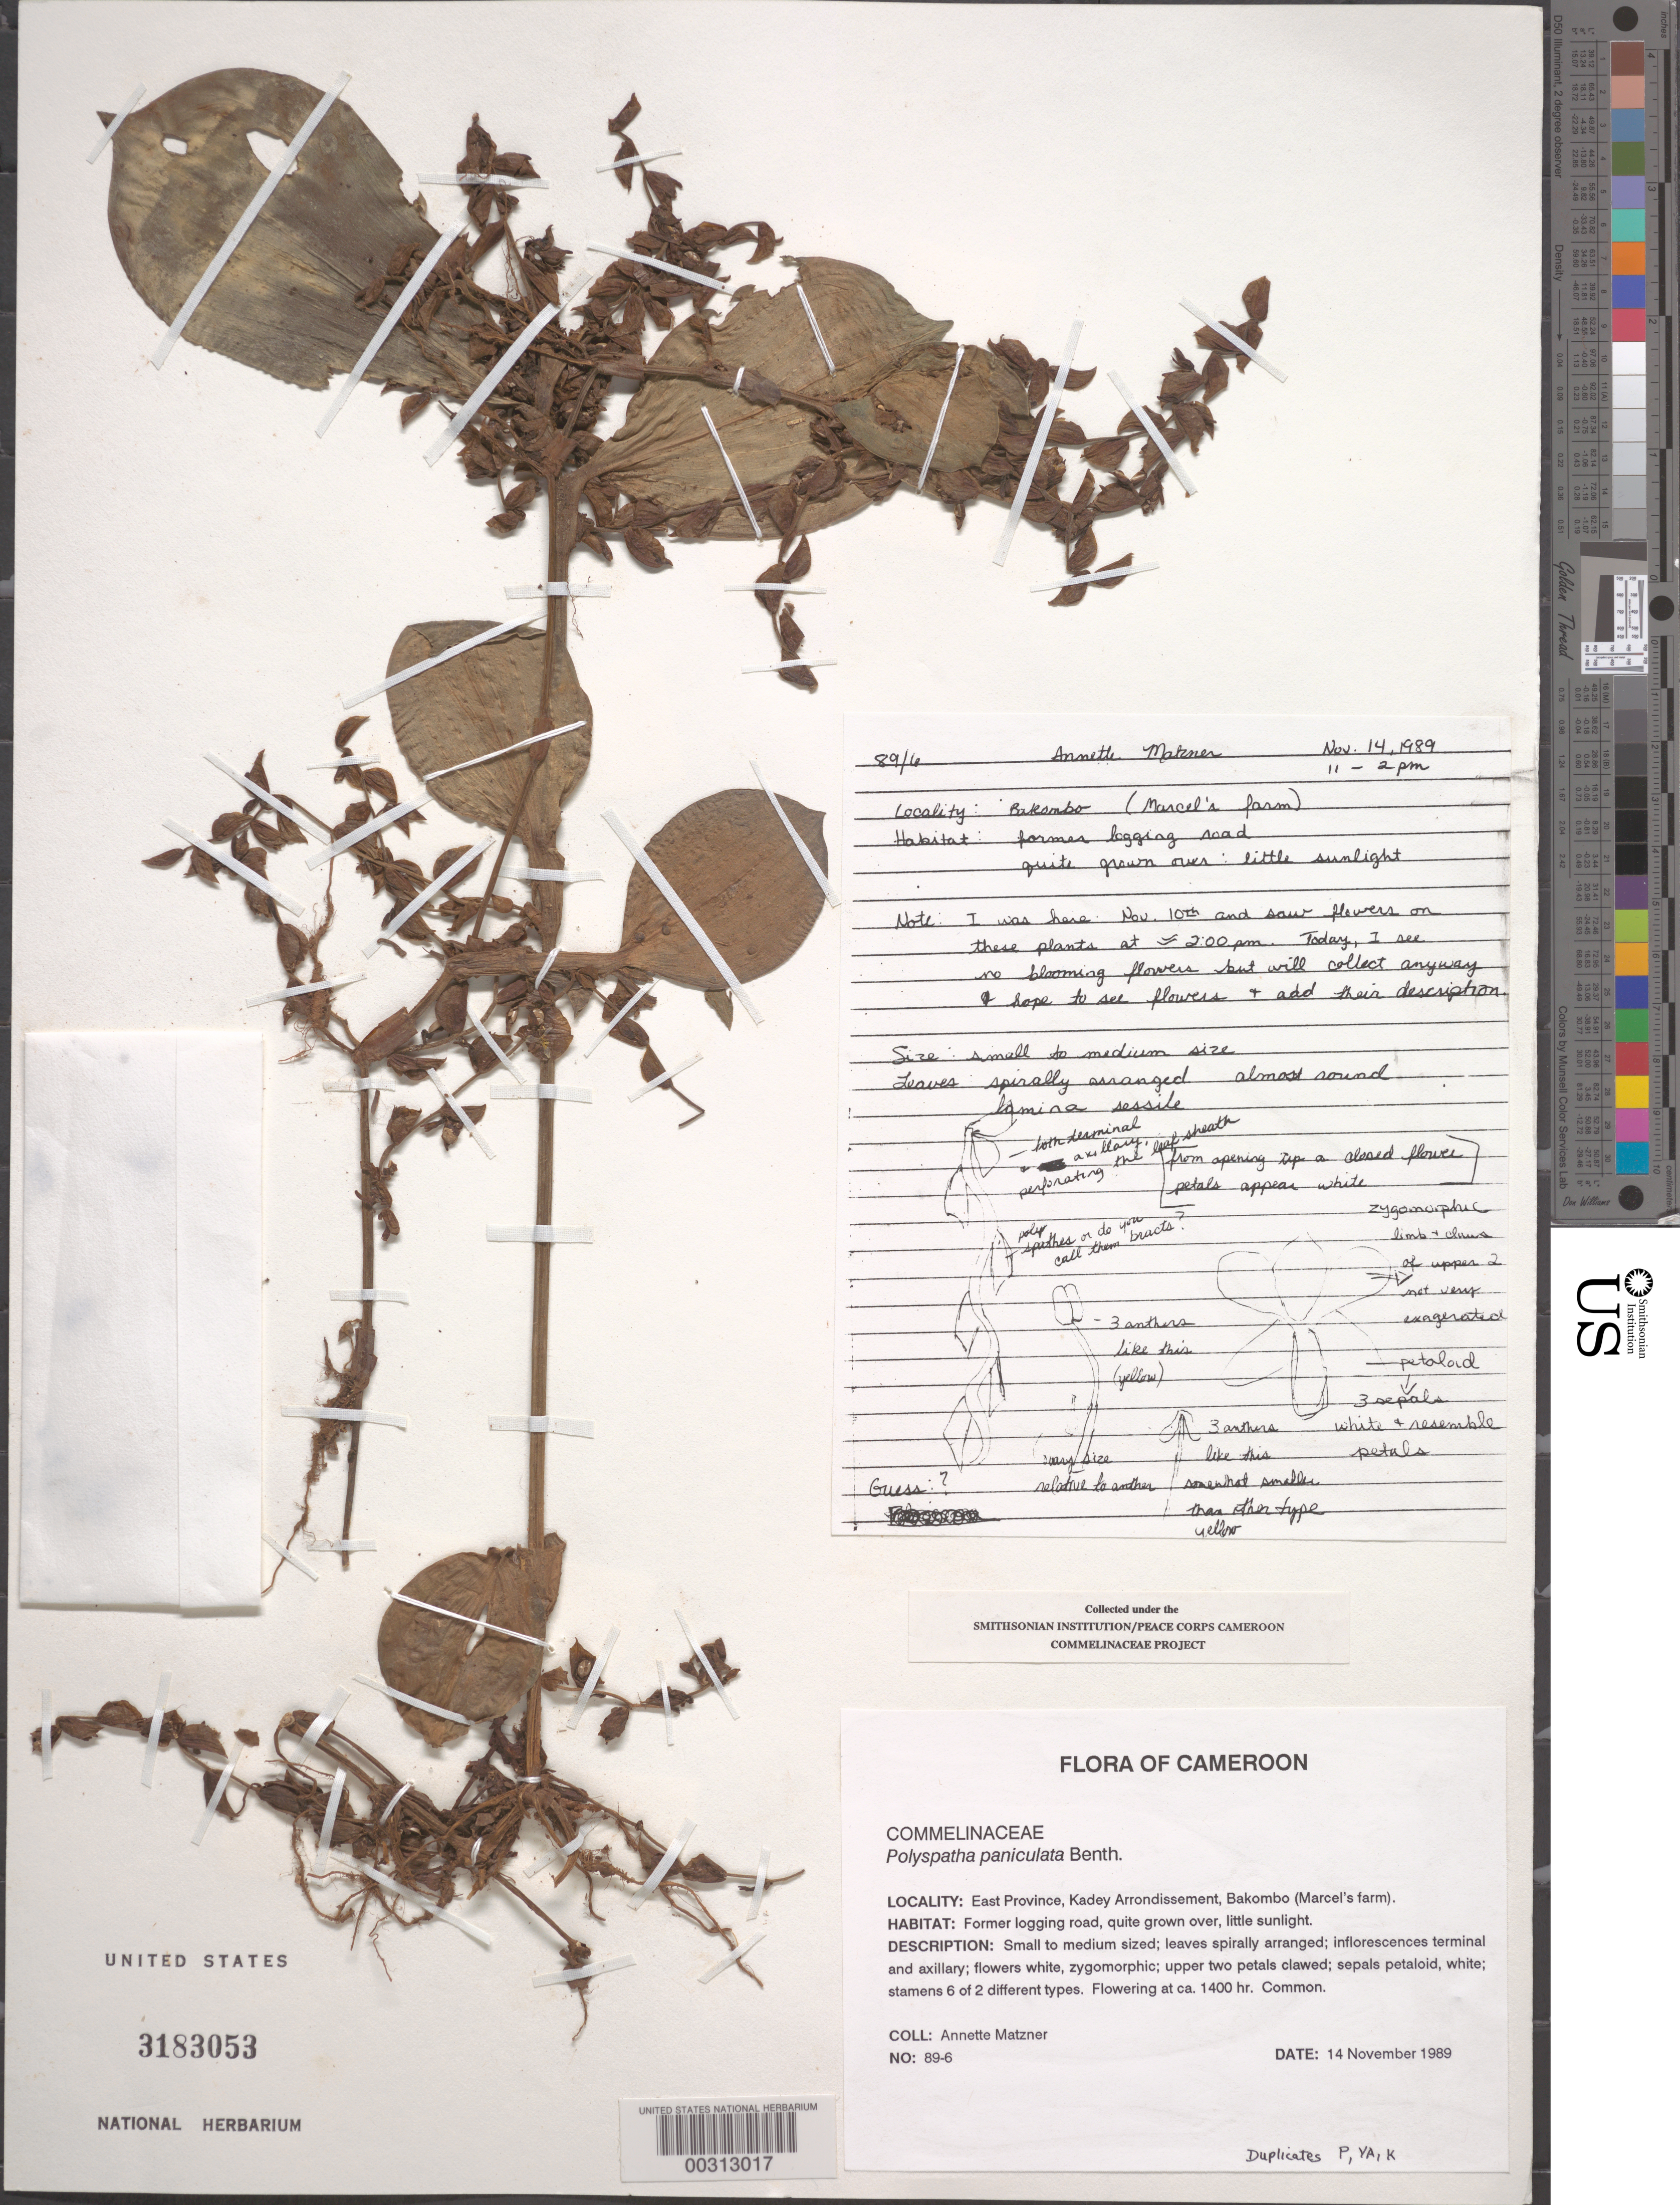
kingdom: Plantae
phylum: Tracheophyta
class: Liliopsida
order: Commelinales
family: Commelinaceae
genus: Polyspatha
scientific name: Polyspatha paniculata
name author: Benth.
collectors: A. Matzner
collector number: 89-6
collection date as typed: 14 Nov 1989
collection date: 1989-11-14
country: Cameroon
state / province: Est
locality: Kadey arrondissement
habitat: Former logging road, little sunlight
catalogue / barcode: US 3183053